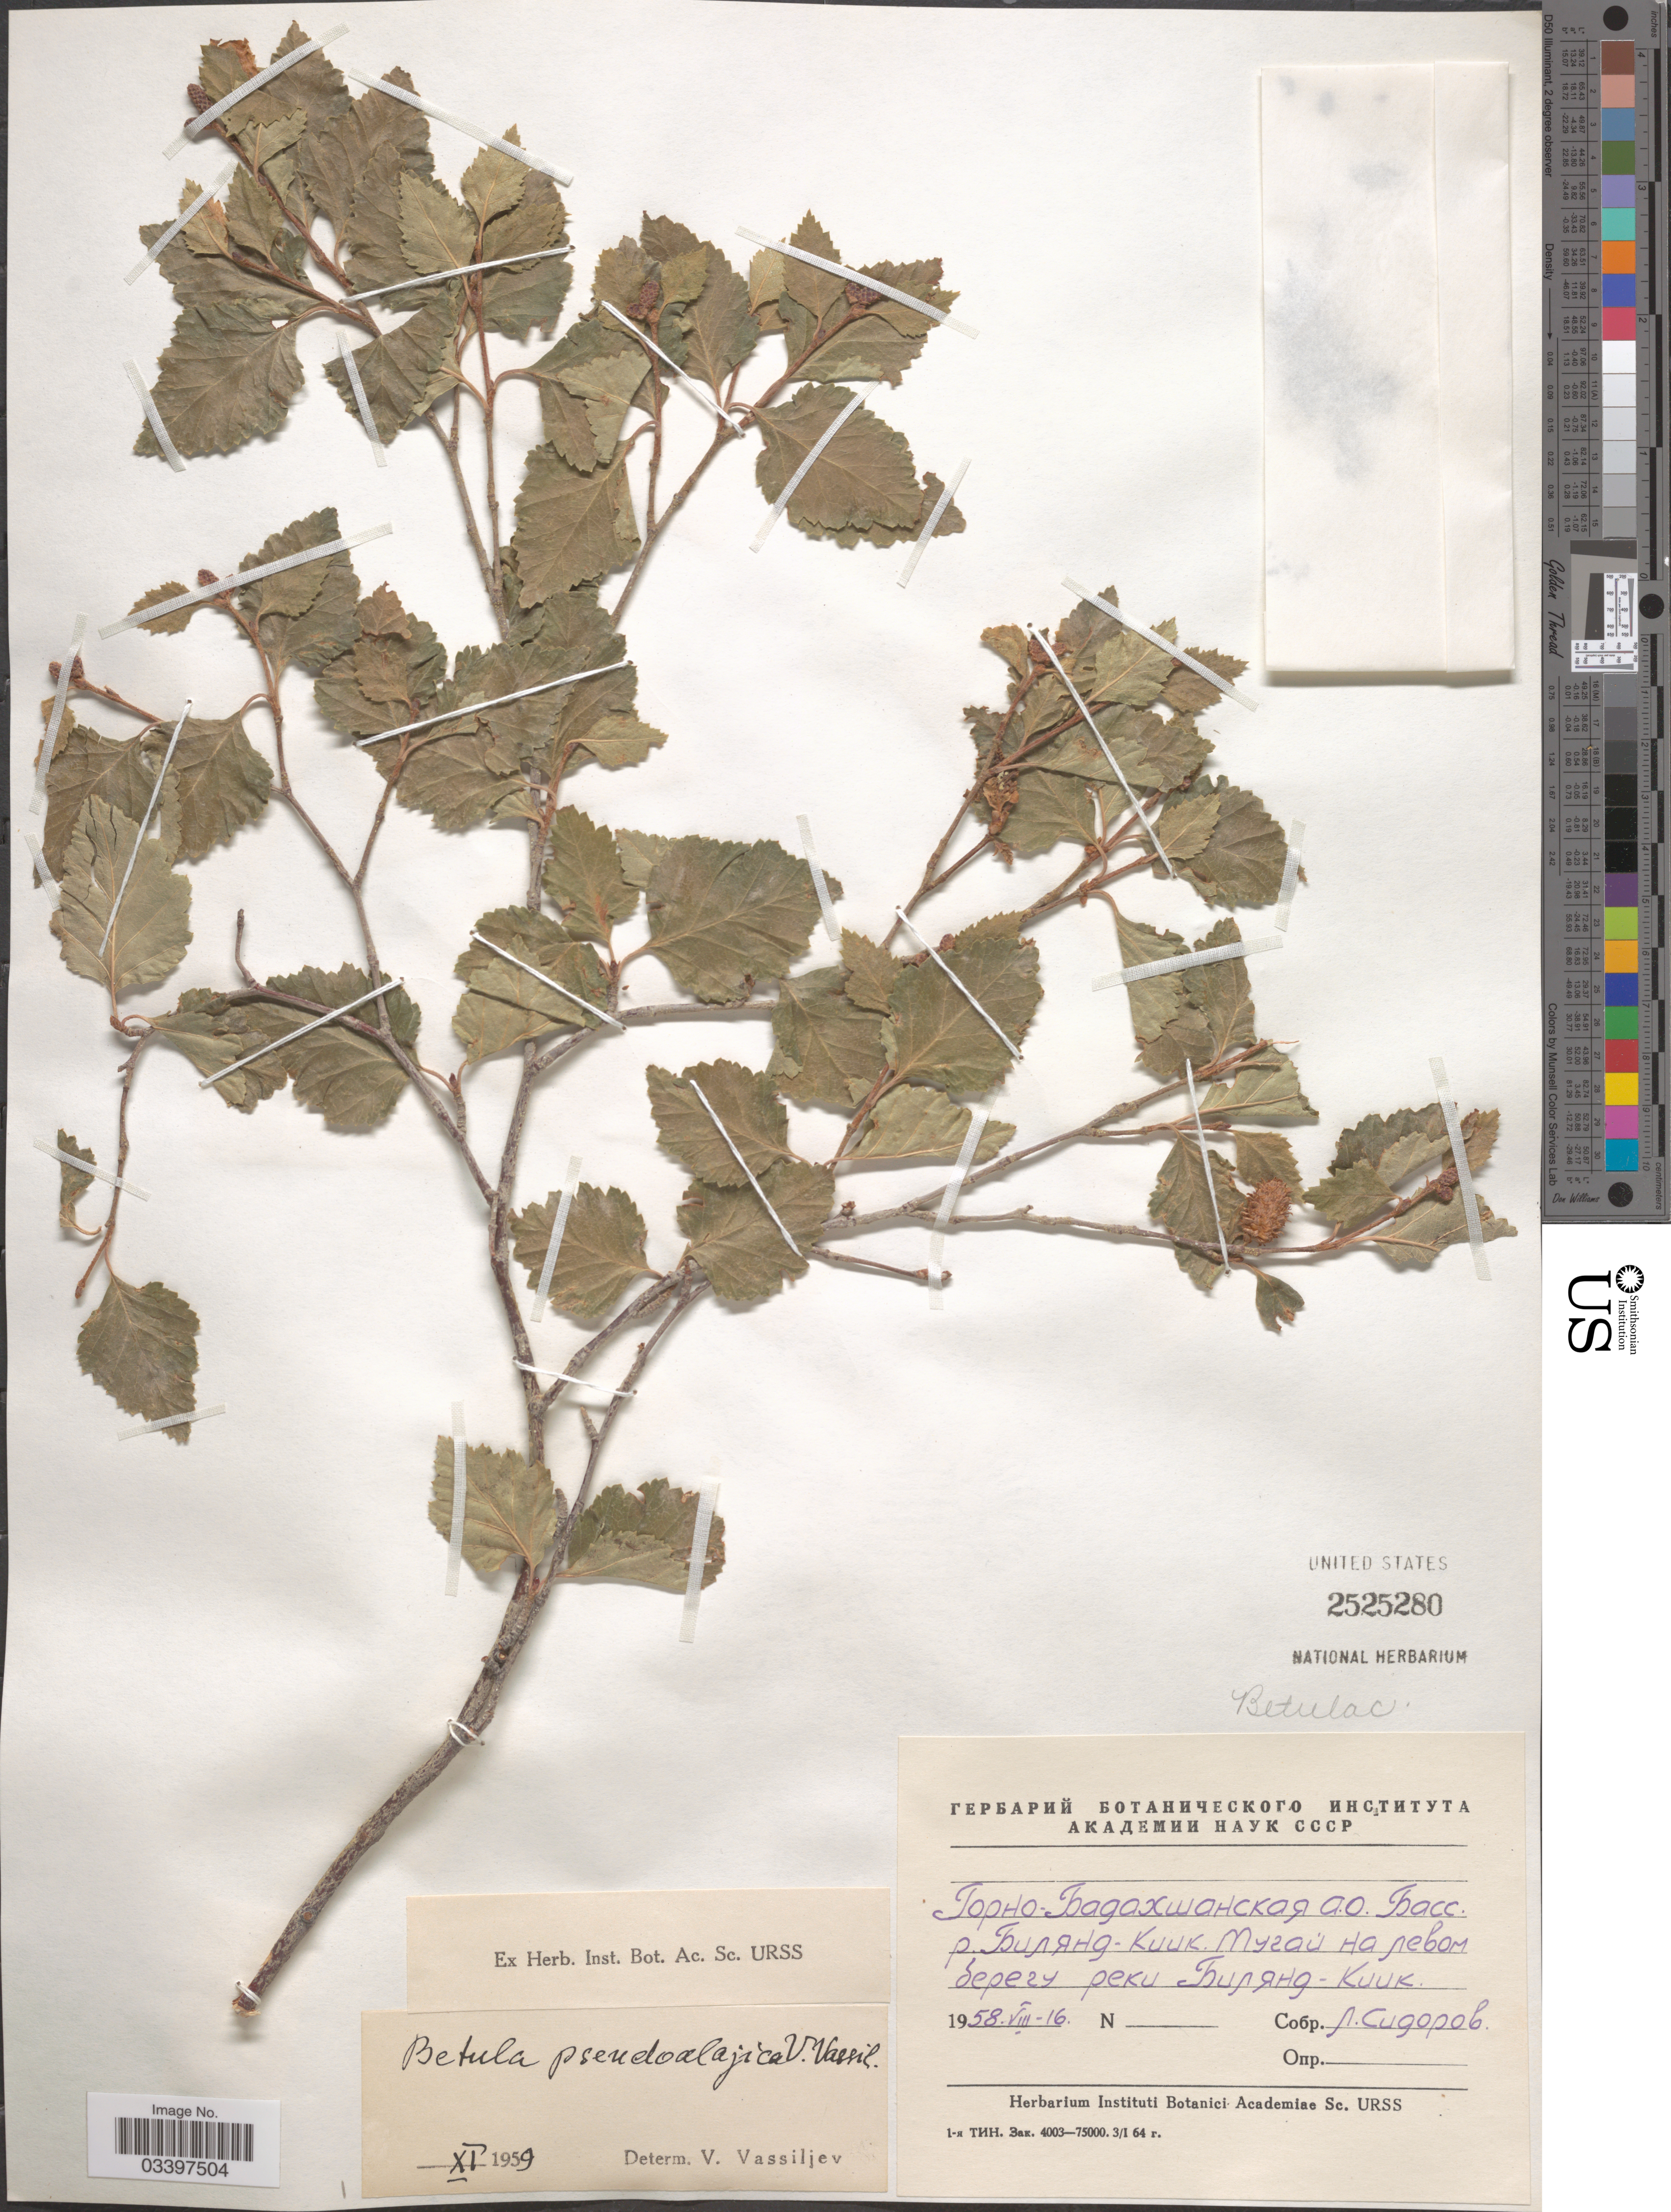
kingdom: Plantae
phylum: Tracheophyta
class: Magnoliopsida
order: Fagales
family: Betulaceae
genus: Betula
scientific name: Betula pseudoalajica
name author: V.N. Vassil.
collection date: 1958-08-16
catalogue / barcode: US 2525280